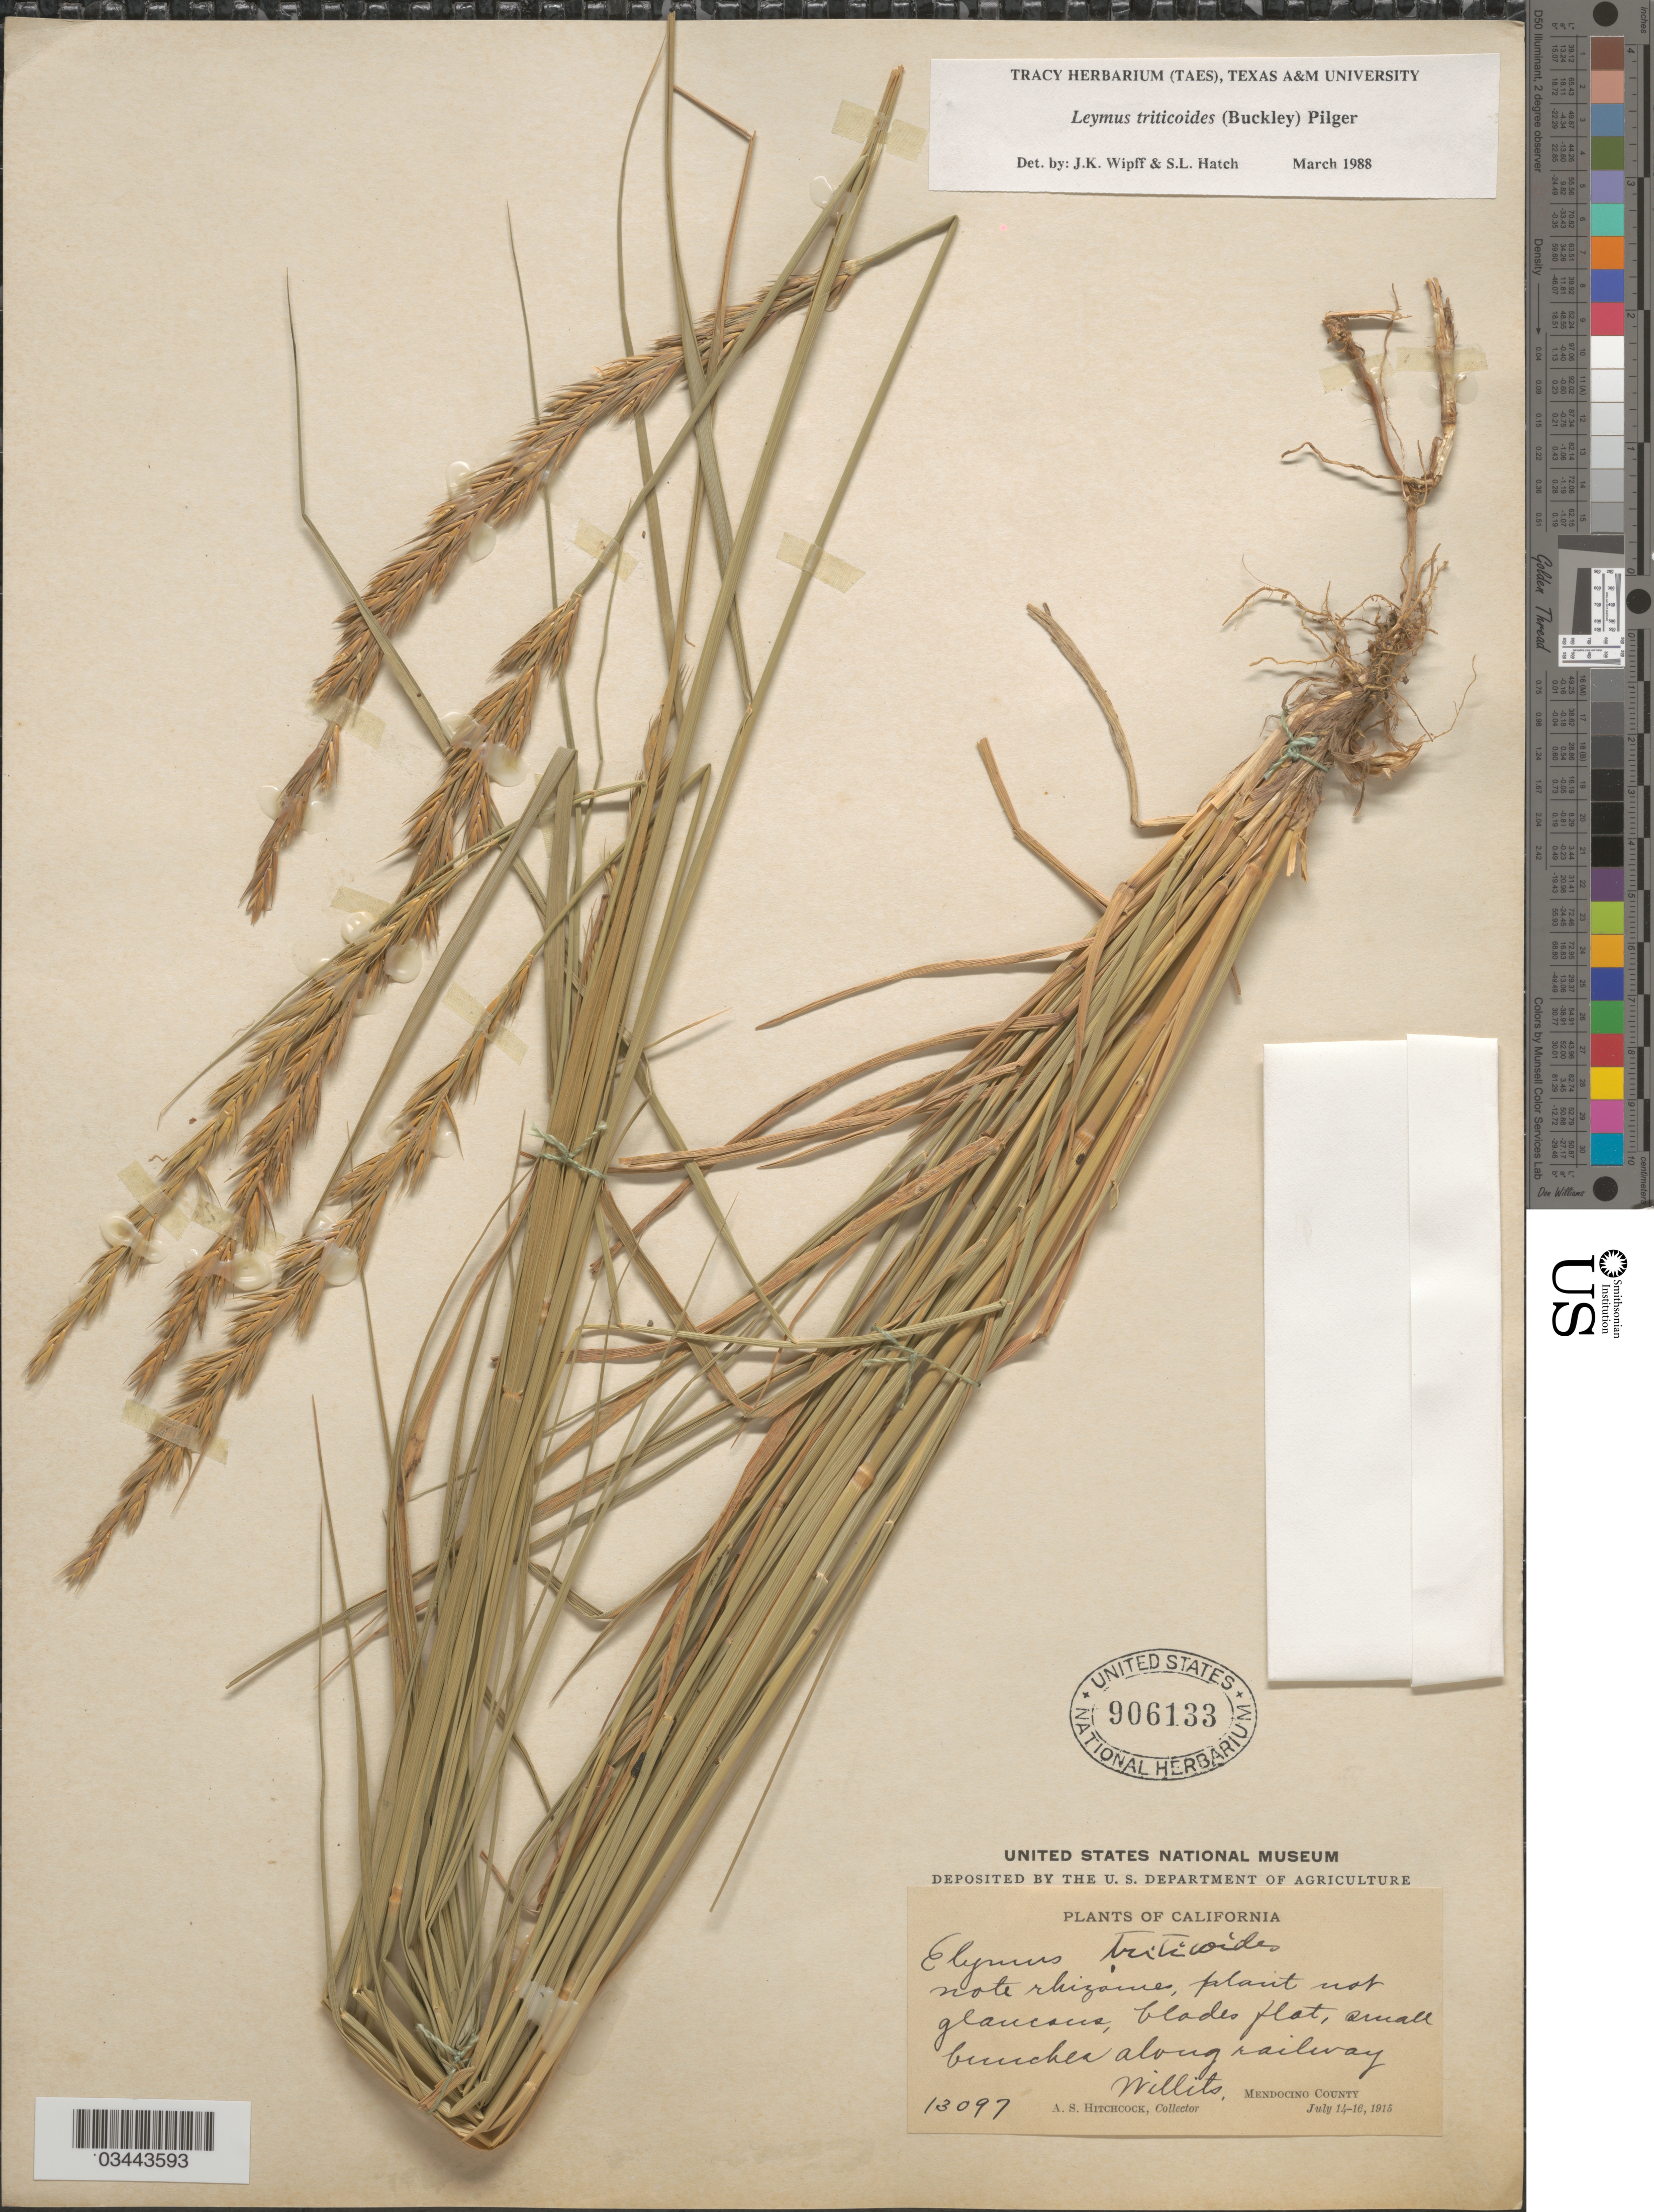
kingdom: Plantae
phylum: Tracheophyta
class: Liliopsida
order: Poales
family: Poaceae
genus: Leymus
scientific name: Leymus triticoides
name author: (Buckley) Pilg.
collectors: A. S. Hitchcock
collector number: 13097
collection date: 1915-07-14/1915-07-16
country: United States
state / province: California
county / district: Mendocino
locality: Small bunches along railway. Willits, Mendocino County.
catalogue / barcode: US 906133